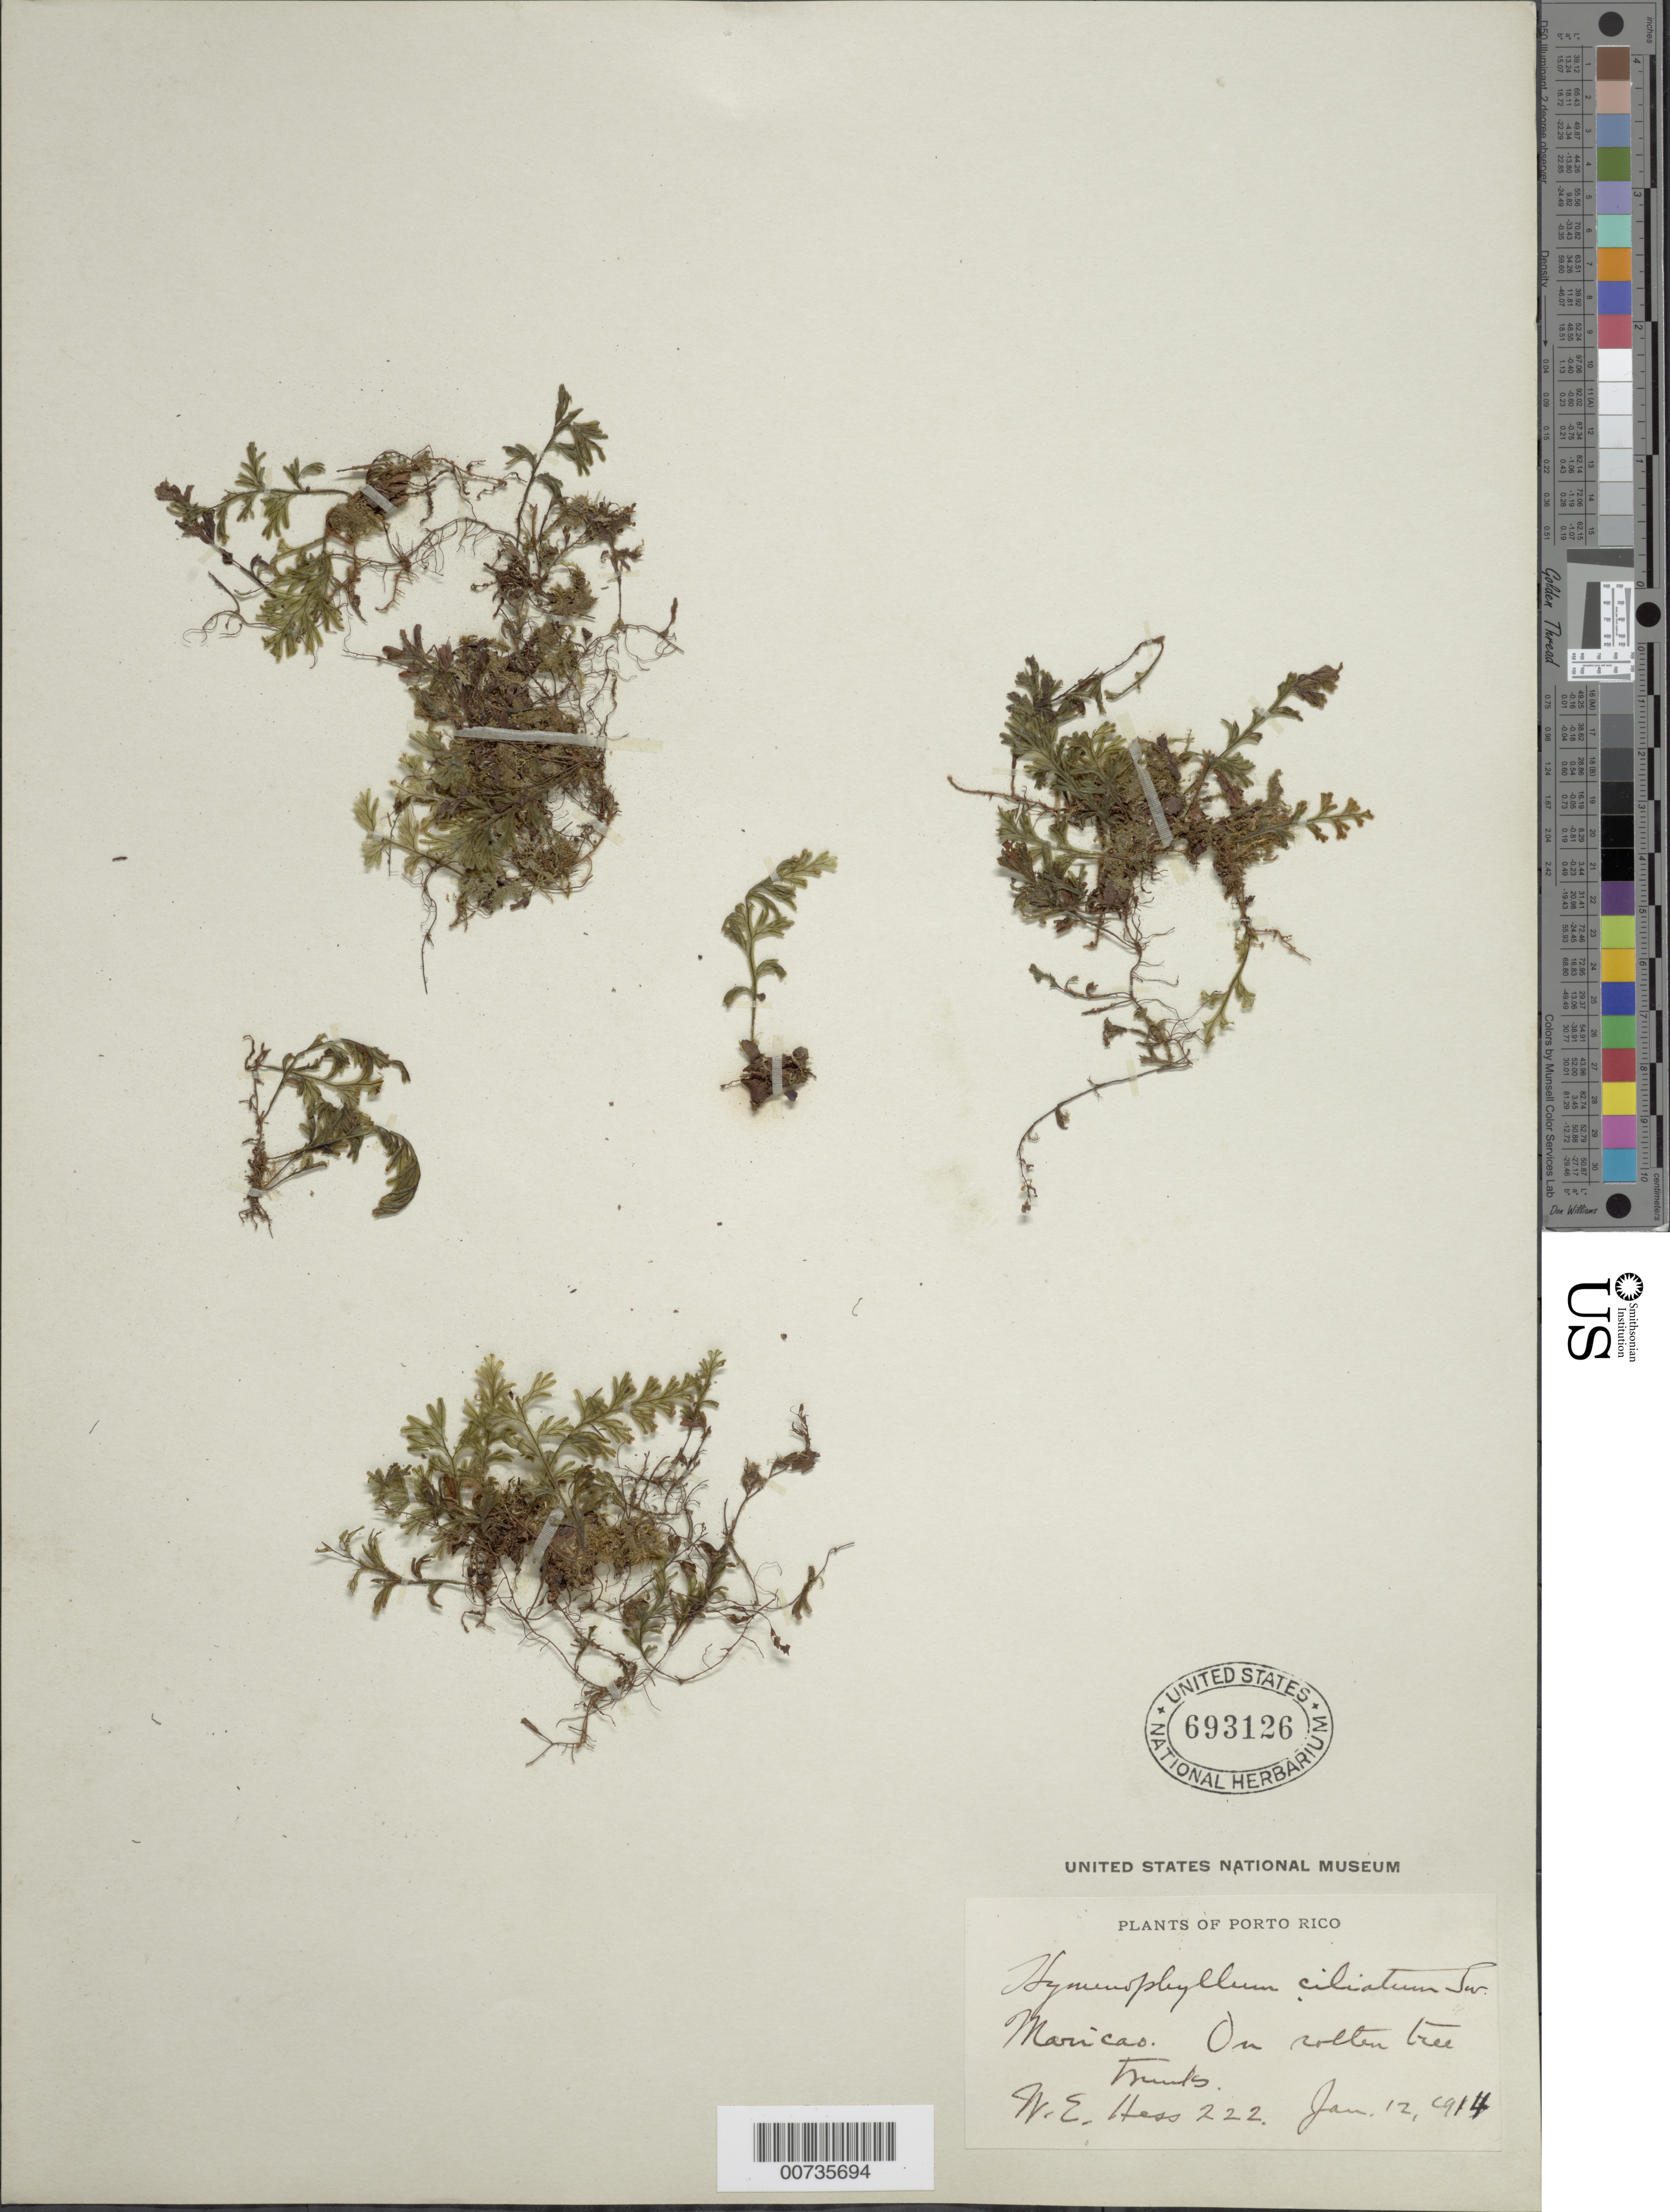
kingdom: Plantae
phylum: Tracheophyta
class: Polypodiopsida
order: Hymenophyllales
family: Hymenophyllaceae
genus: Hymenophyllum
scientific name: Hymenophyllum hirsutum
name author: (L.) Sw.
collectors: W. Hess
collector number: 222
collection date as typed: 12 Jan 1914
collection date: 1914-01-12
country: Puerto Rico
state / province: Maricao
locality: Maricao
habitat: On rotten tree trunks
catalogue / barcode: US 693126